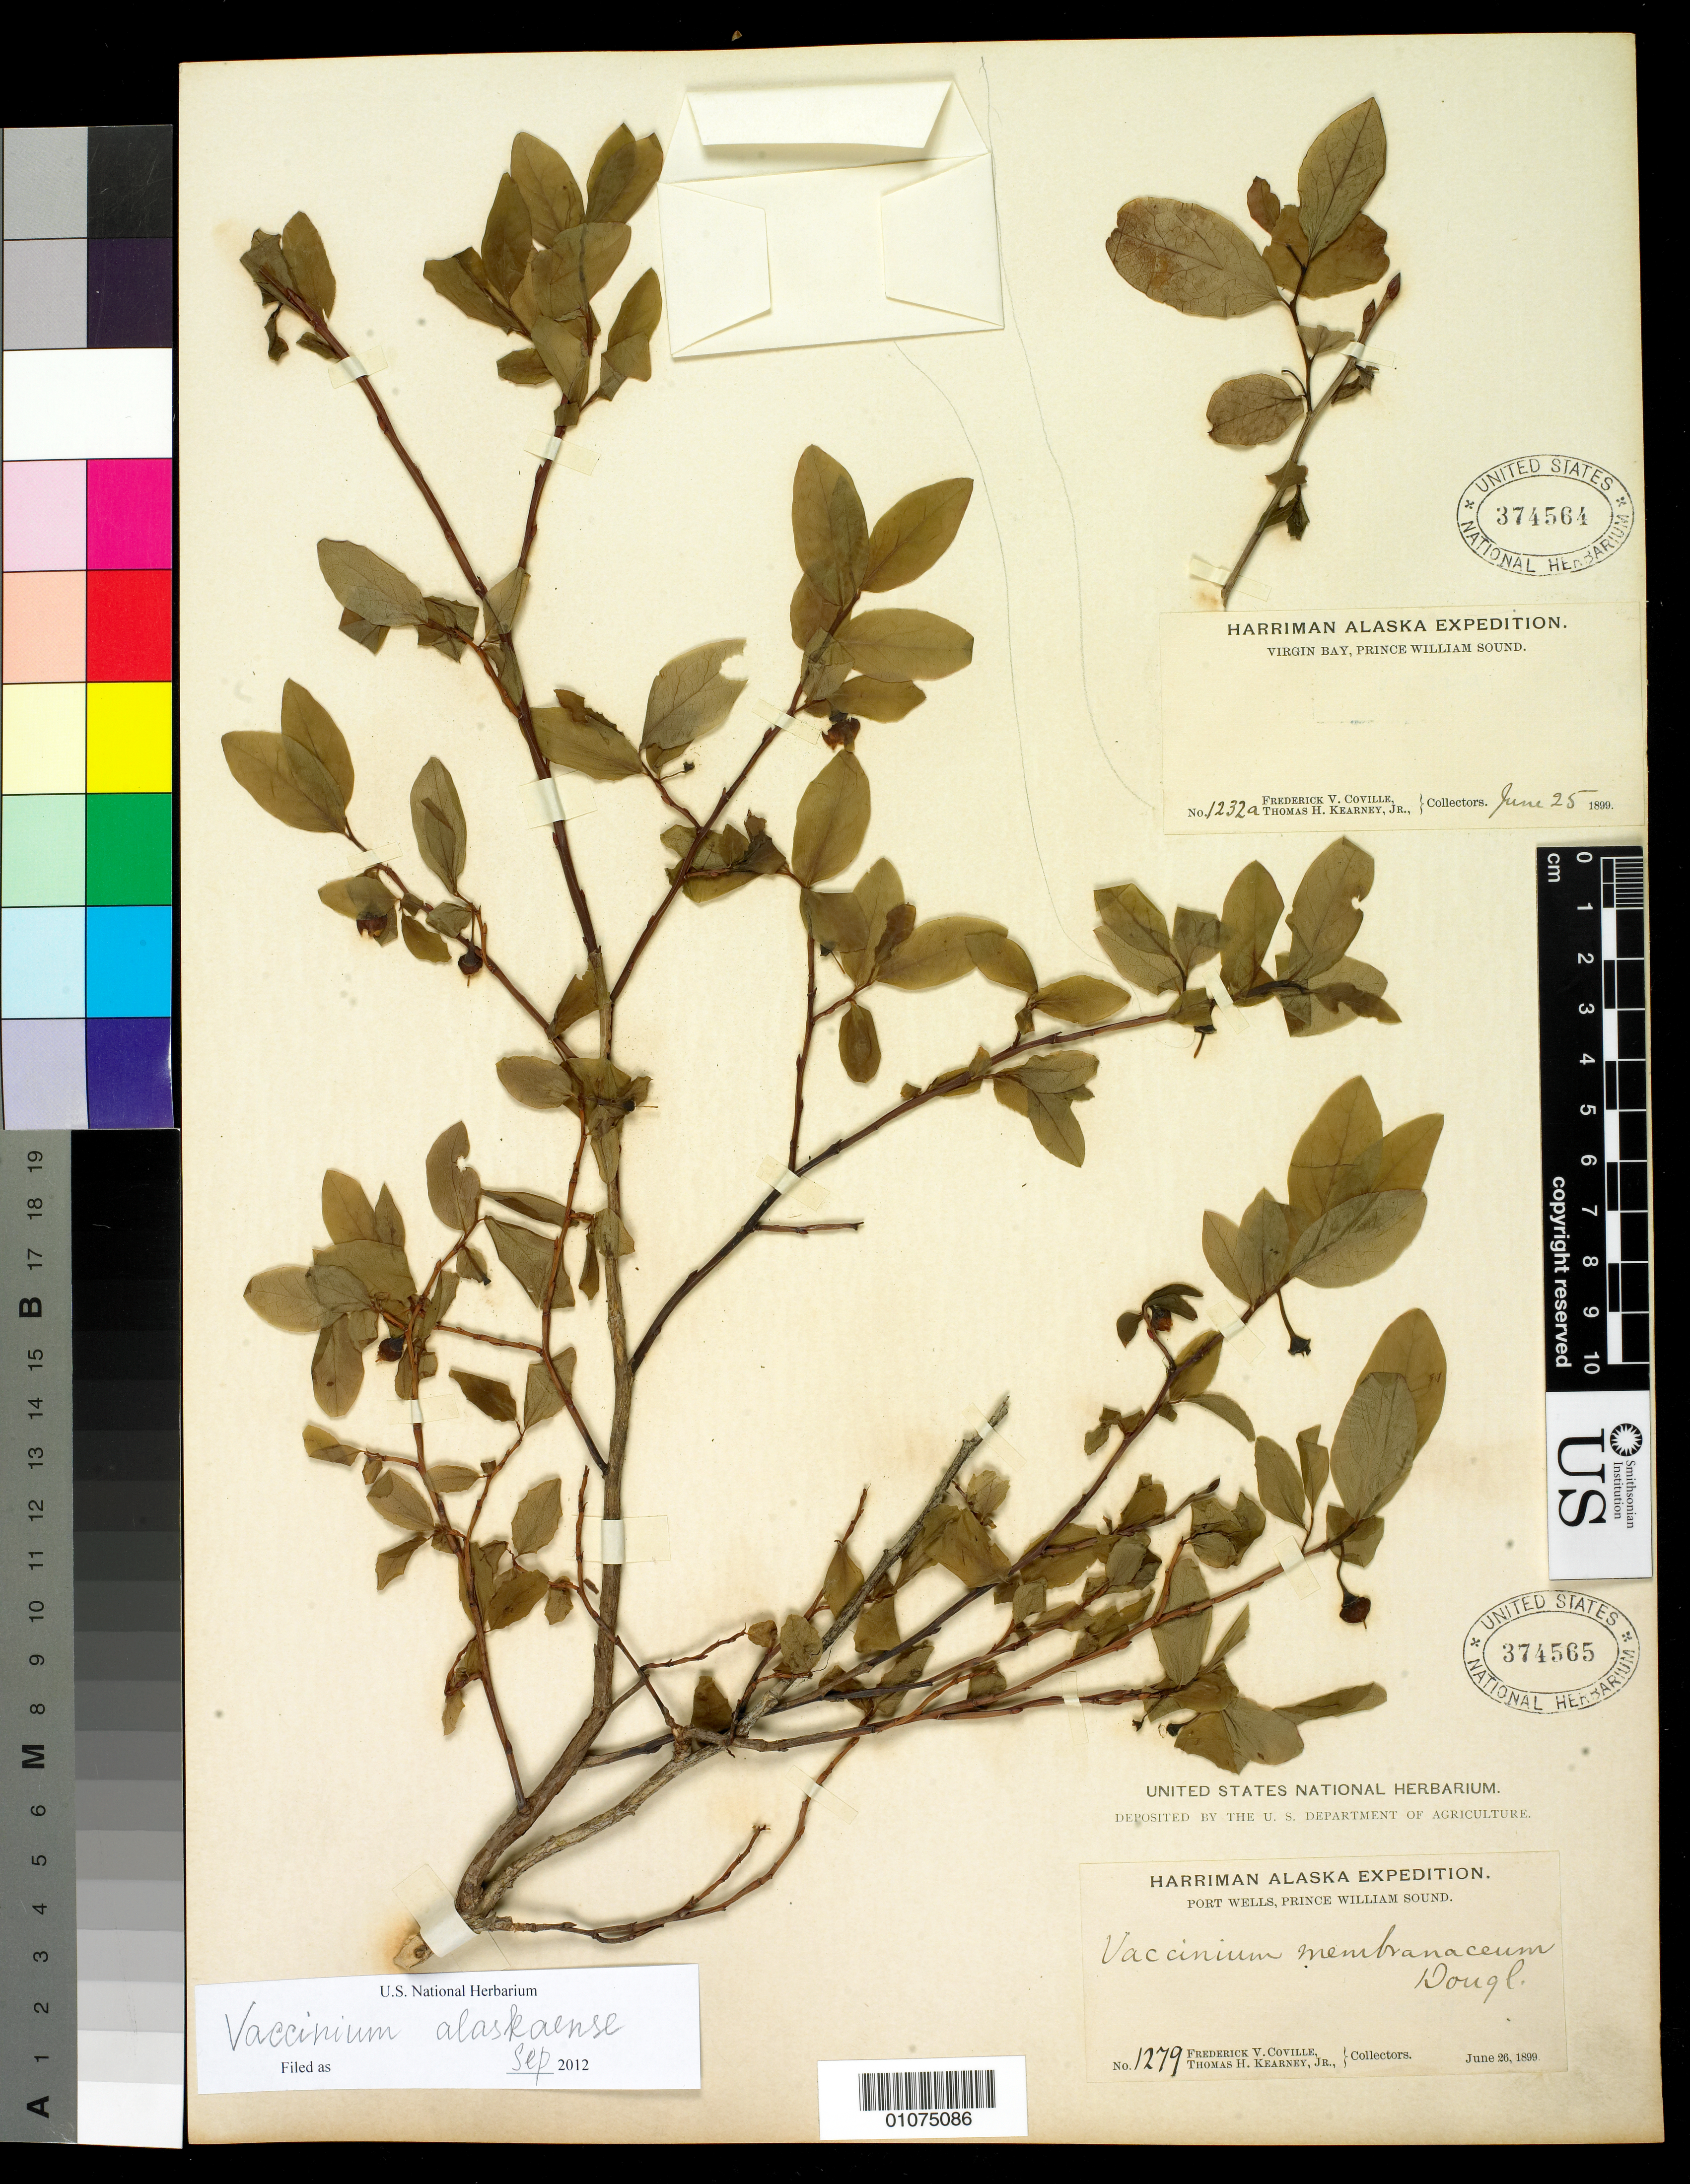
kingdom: Plantae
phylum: Tracheophyta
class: Magnoliopsida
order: Ericales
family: Ericaceae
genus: Vaccinium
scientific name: Vaccinium alaskaense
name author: Howell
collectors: F. V. Coville & T. H. Kearney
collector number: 1279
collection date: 1899-06-26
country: United States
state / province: Alaska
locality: Port Wells, Prince William Sound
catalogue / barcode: US 374565